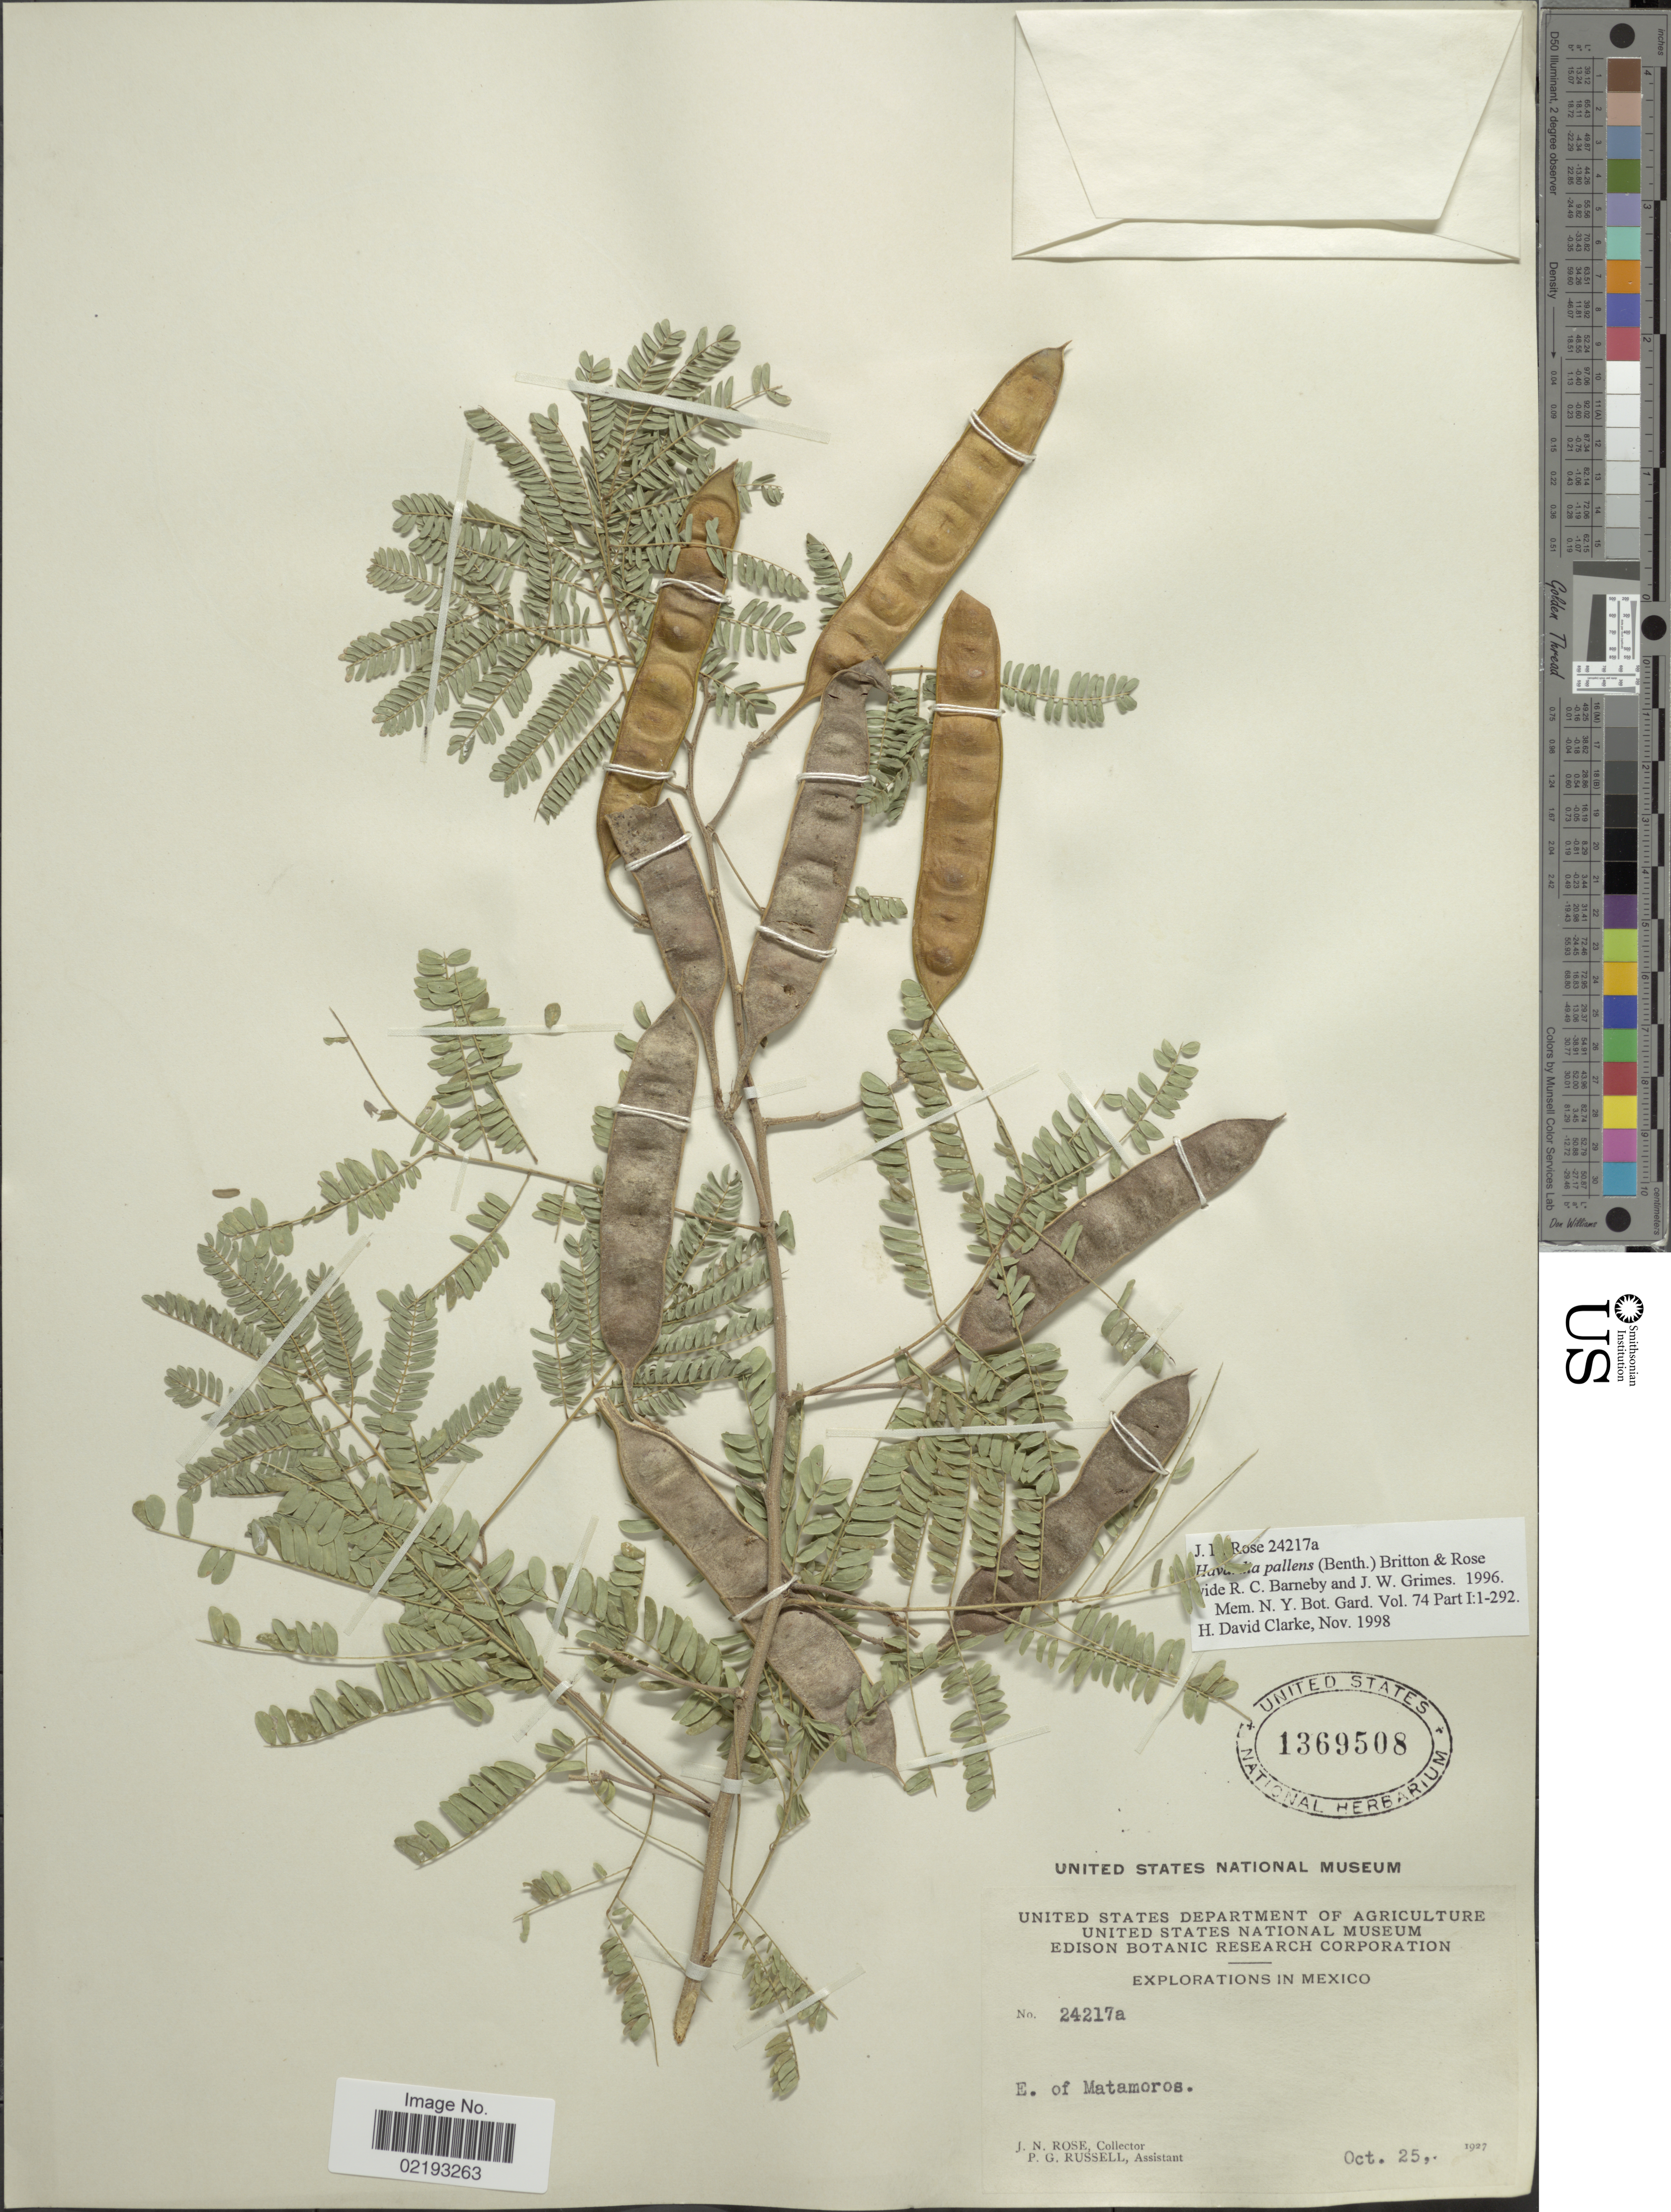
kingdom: Plantae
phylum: Tracheophyta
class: Magnoliopsida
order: Fabales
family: Fabaceae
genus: Havardia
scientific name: Havardia pallens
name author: (Benth.) Britton & Rose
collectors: J. N. Rose & P. G. Russell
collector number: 24217a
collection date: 1927-10-25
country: Mexico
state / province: México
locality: E. of Matamoros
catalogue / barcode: US 1369508